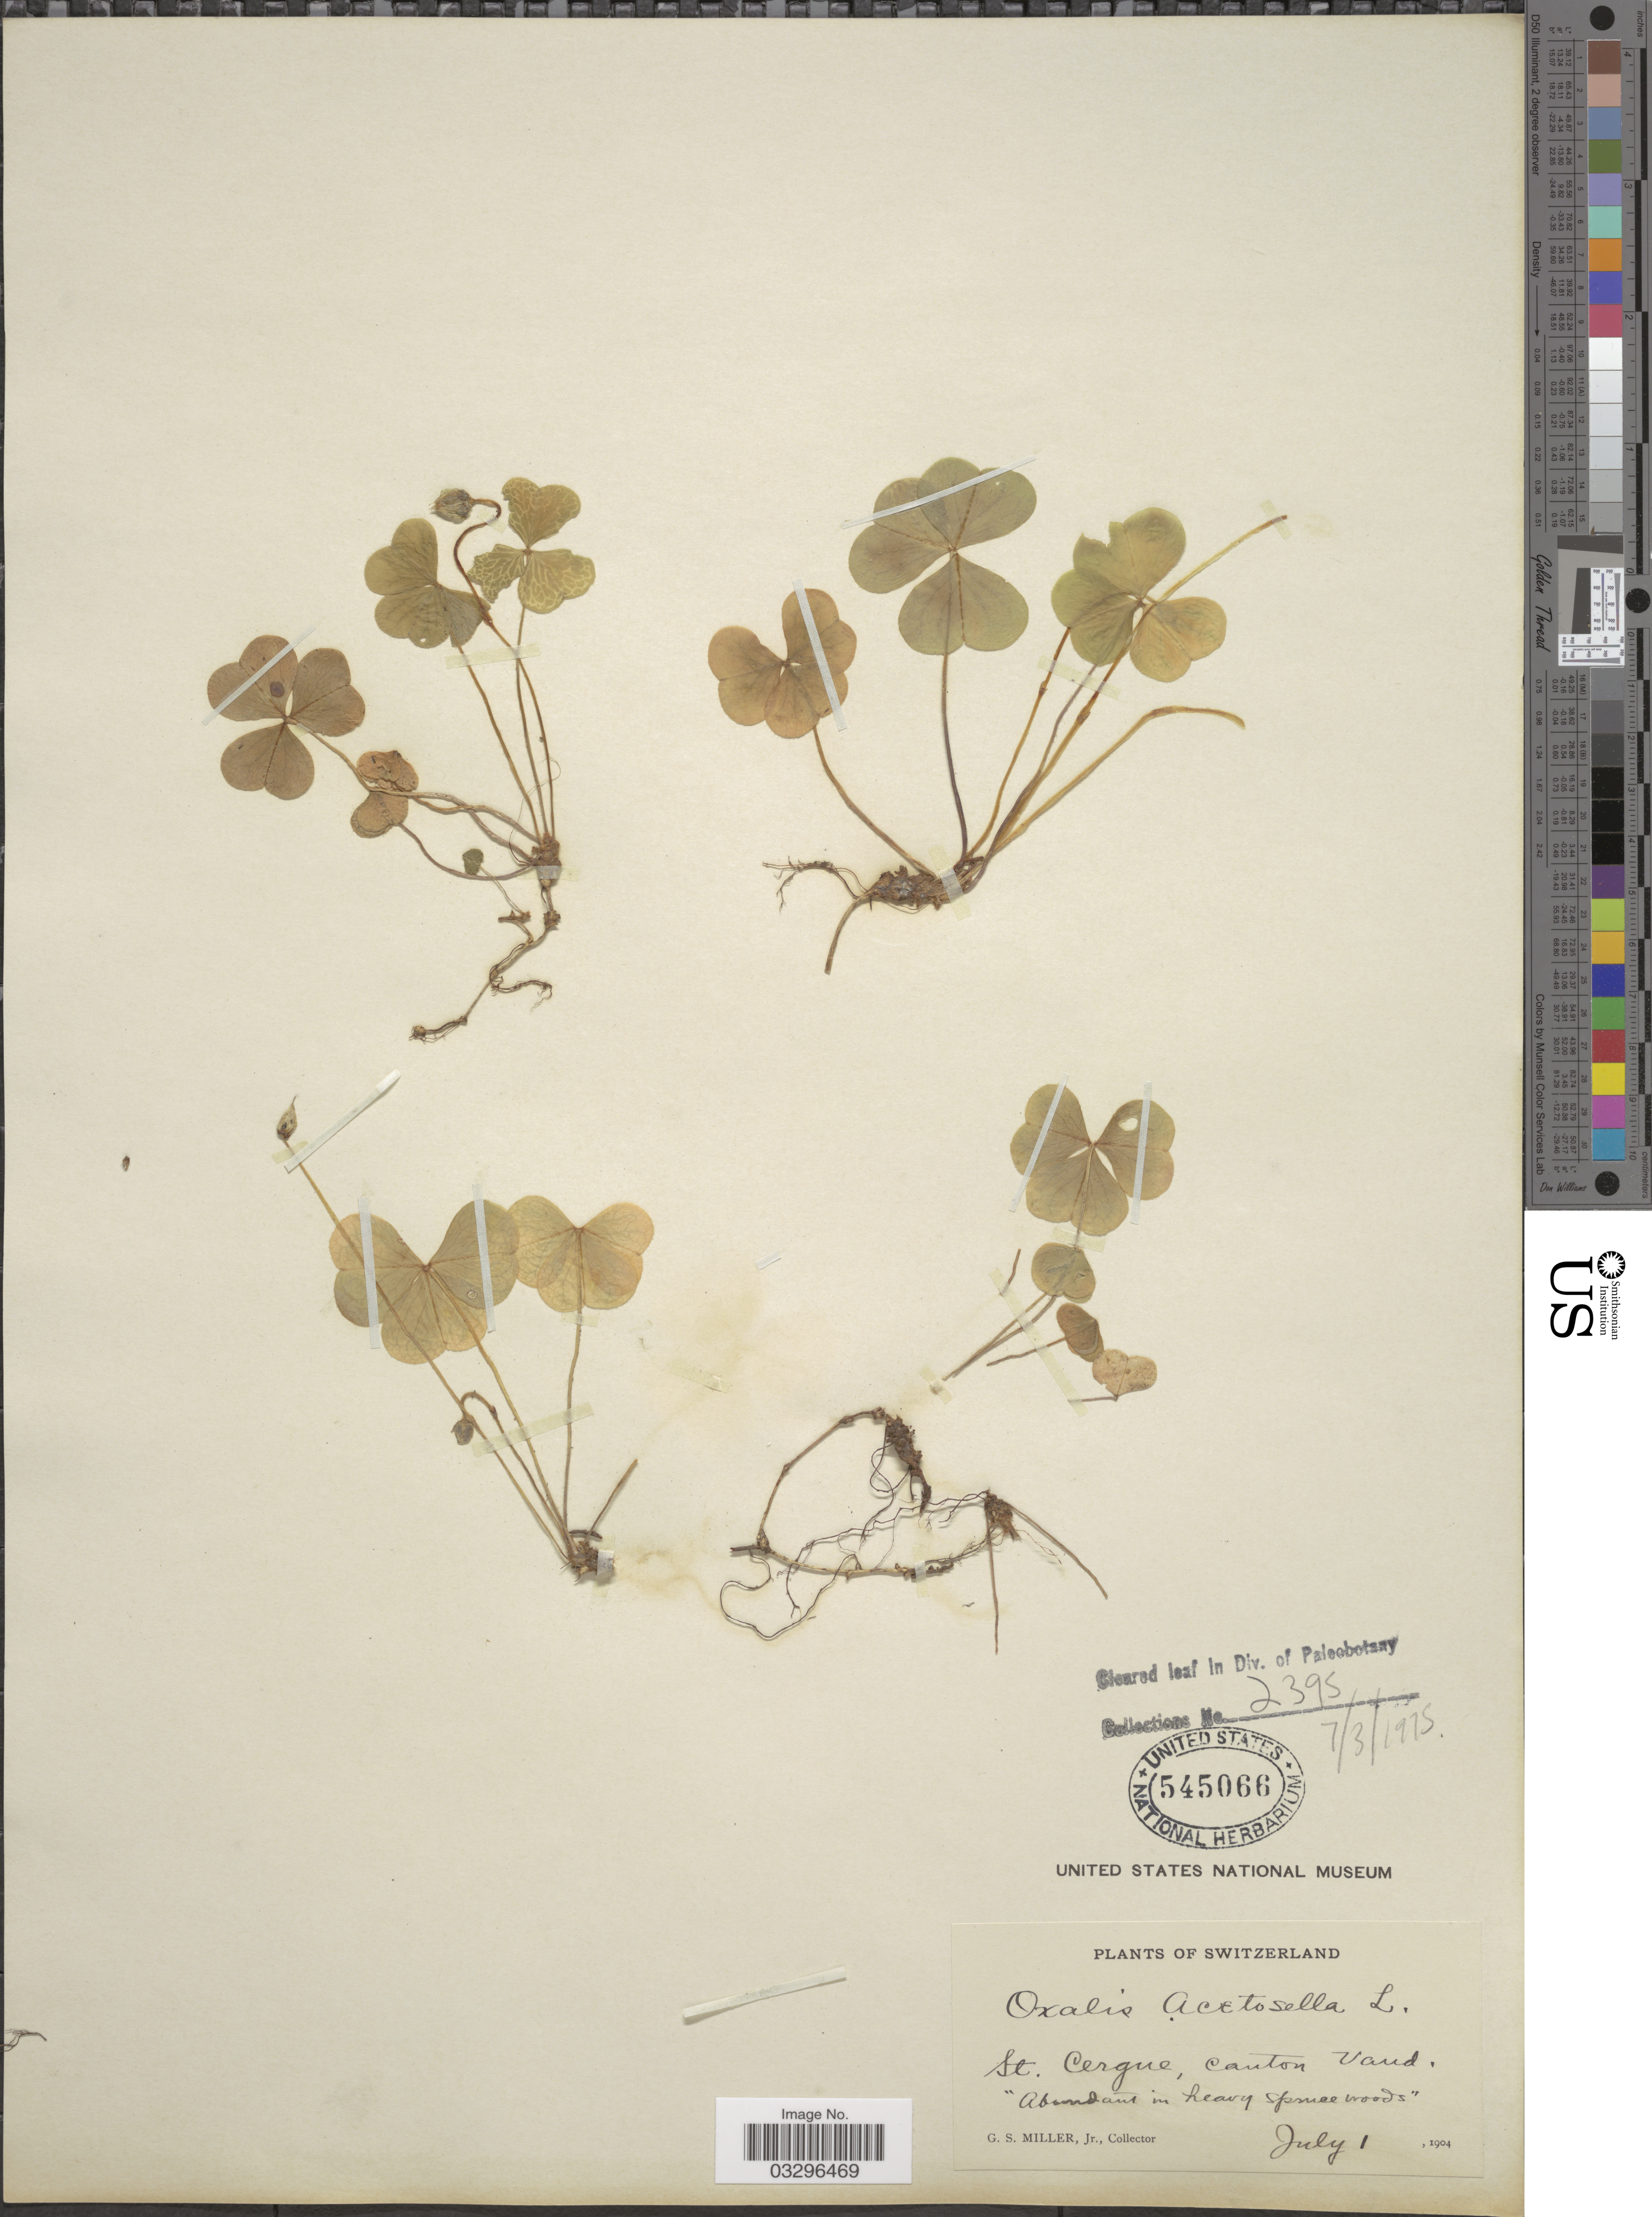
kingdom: Plantae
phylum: Tracheophyta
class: Magnoliopsida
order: Oxalidales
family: Oxalidaceae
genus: Oxalis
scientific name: Oxalis acetosella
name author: L.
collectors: G. S. Miller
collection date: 1904-07-01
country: Switzerland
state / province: Vaud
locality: St. Cergue, canton Vaud.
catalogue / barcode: US 545066